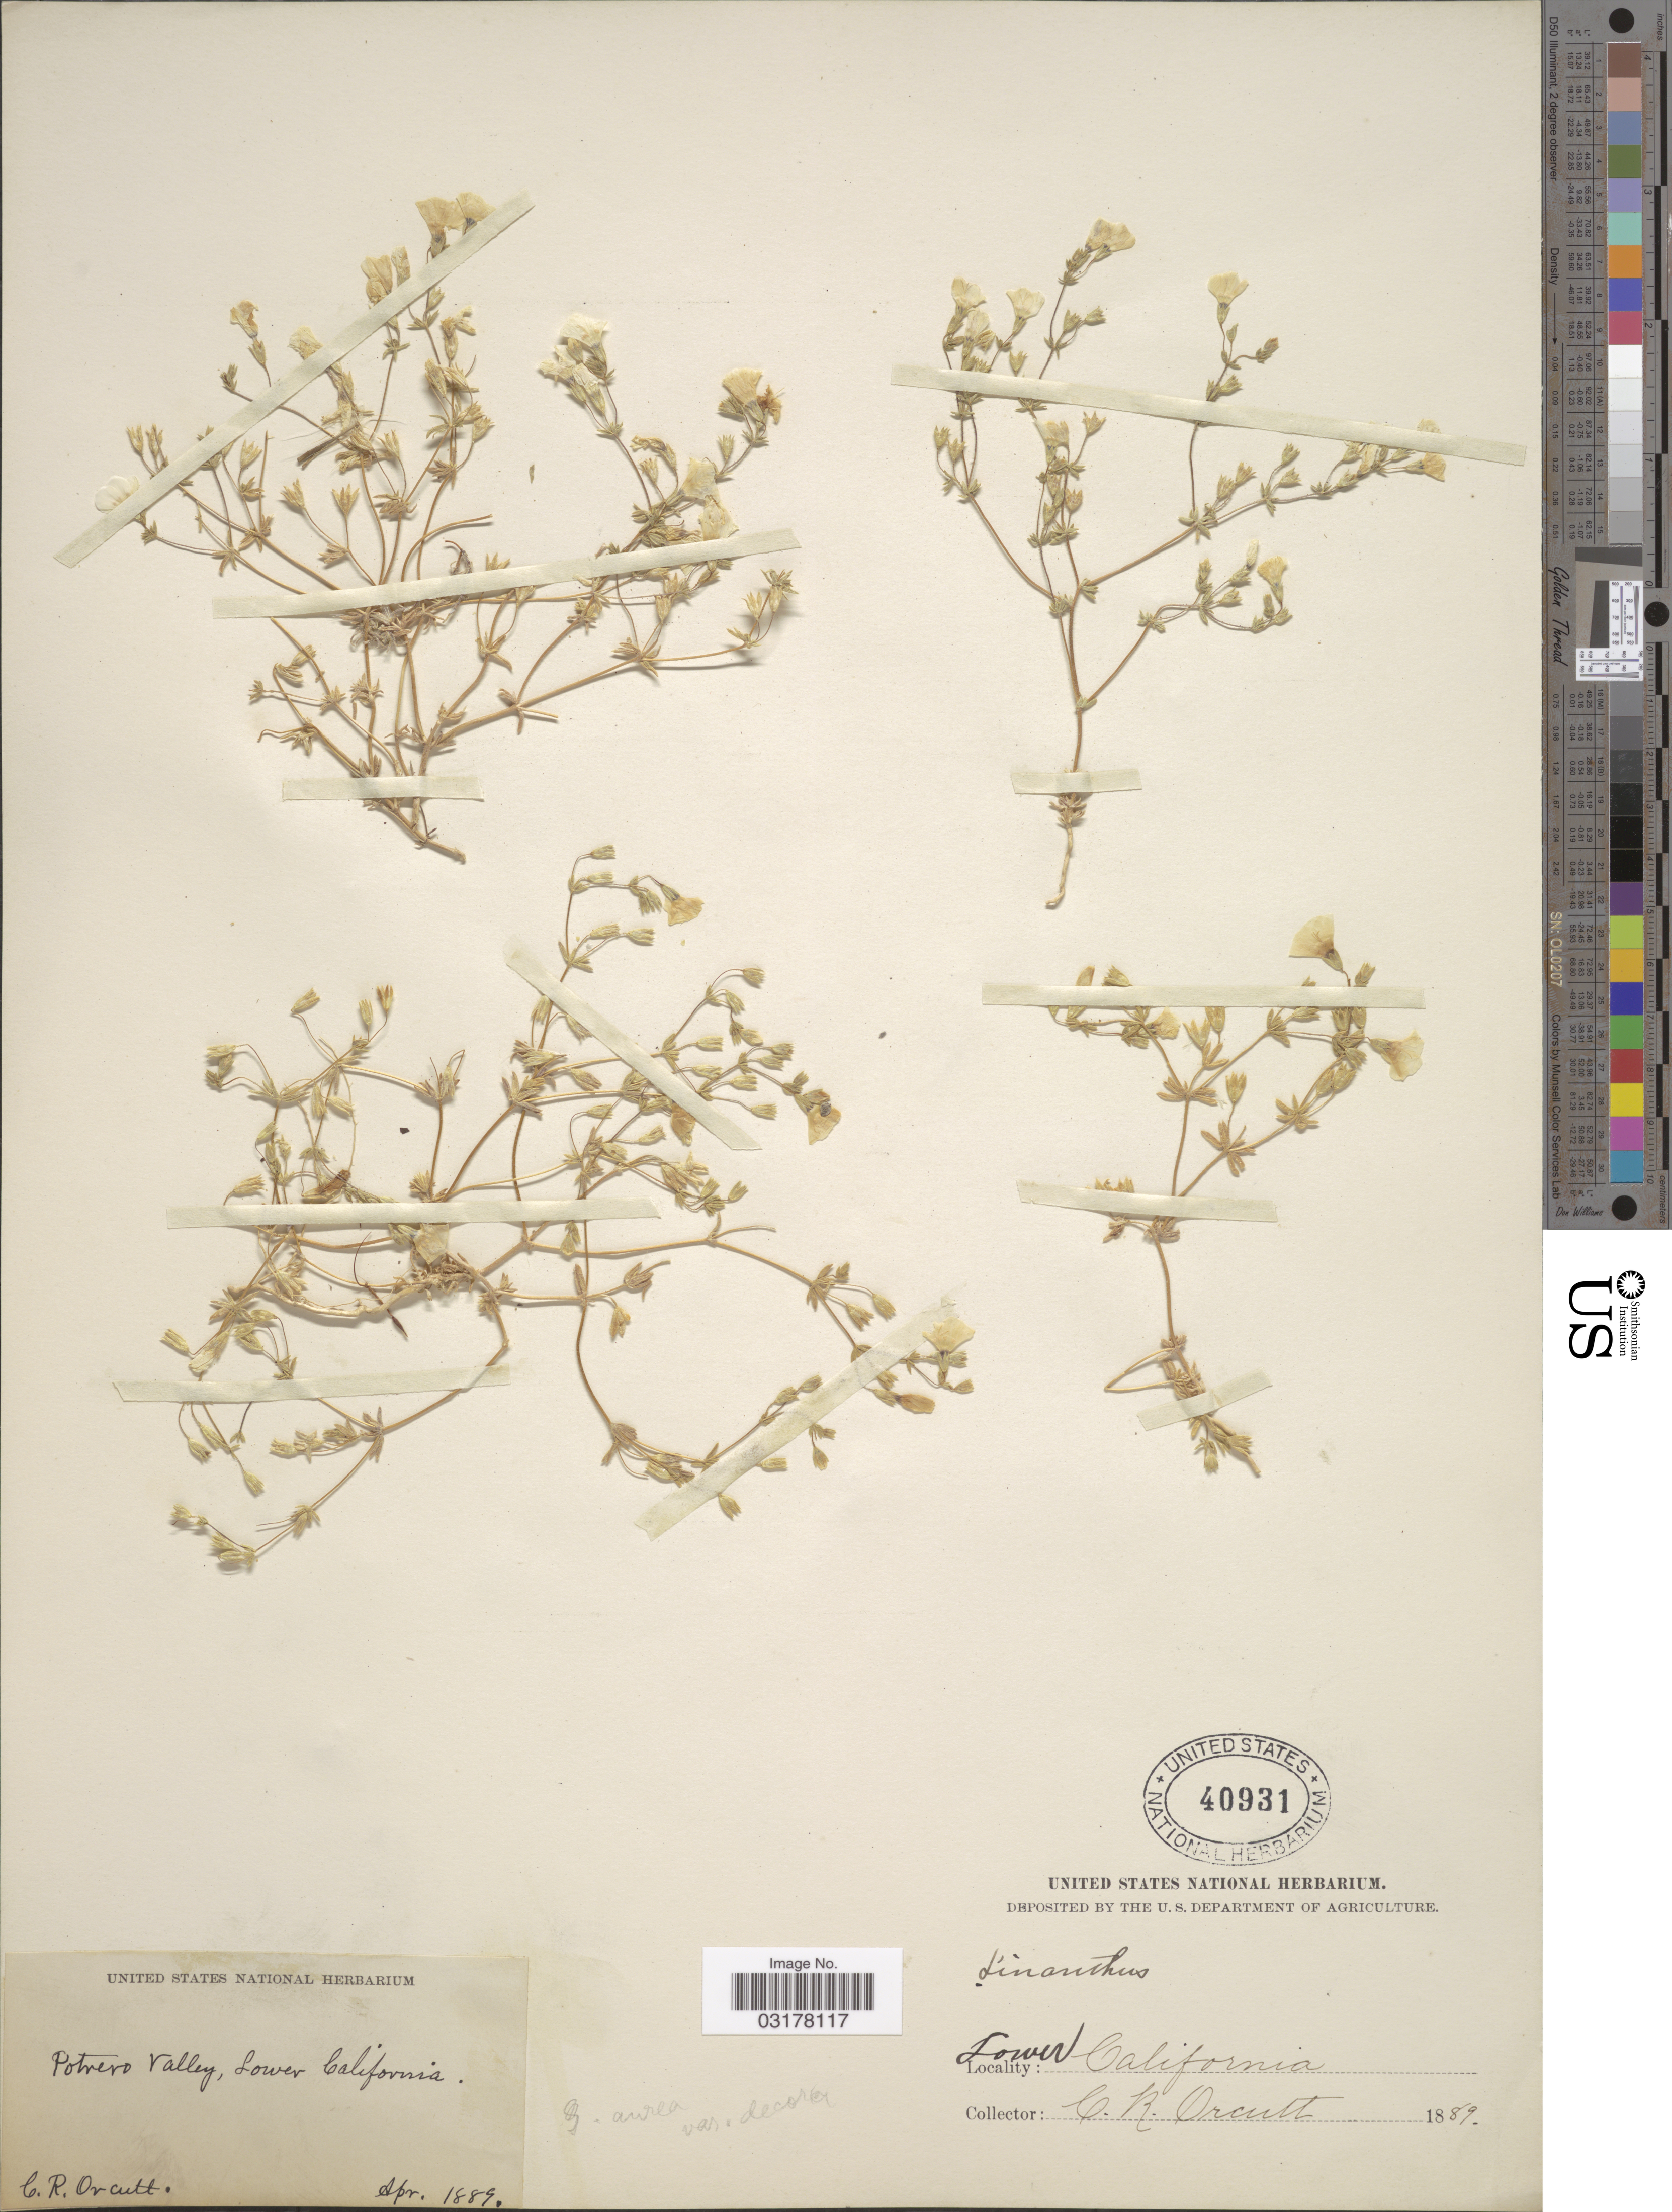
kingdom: Plantae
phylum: Tracheophyta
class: Magnoliopsida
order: Ericales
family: Polemoniaceae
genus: Linanthus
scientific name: Linanthus sp.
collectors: C. R. Orcutt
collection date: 1889-04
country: Mexico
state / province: Baja California Norte / Baja California Sur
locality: Potrero Valley, Lower California.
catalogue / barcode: US 40931